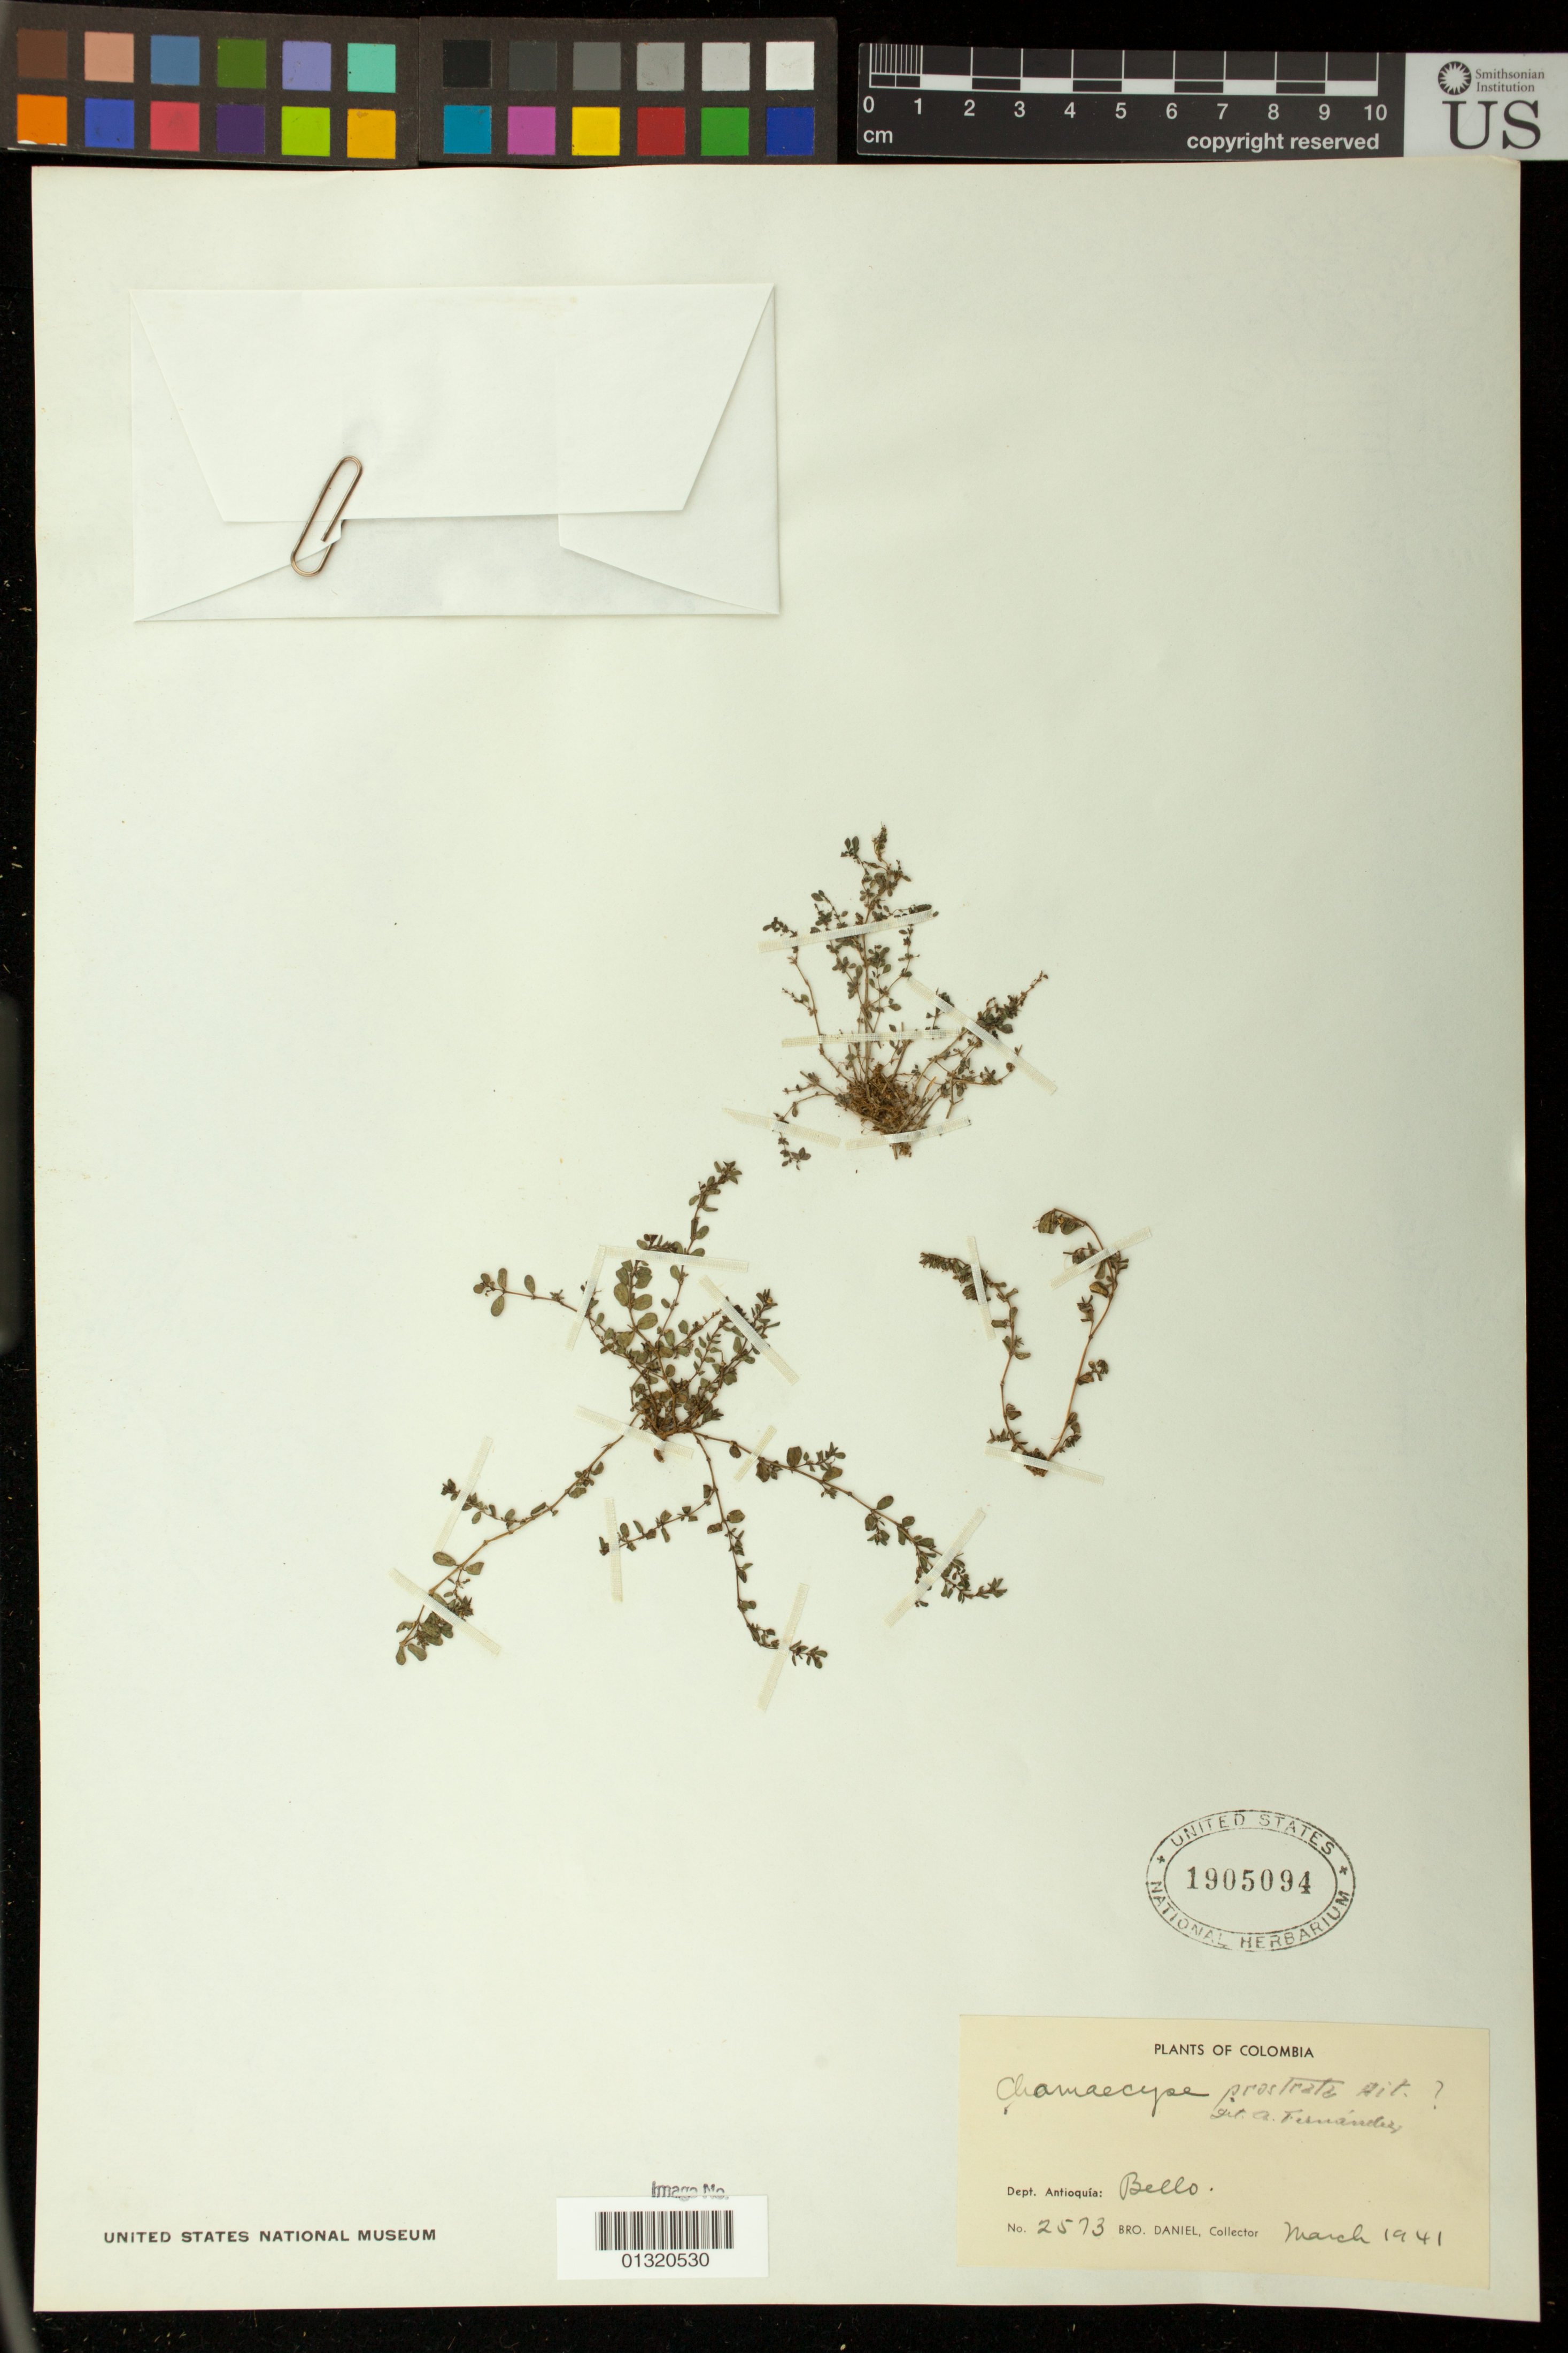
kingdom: Plantae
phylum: Tracheophyta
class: Magnoliopsida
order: Malpighiales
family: Euphorbiaceae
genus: Euphorbia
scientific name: Euphorbia prostrata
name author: Aiton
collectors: Bro. Daniel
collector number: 2573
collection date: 1941-03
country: Colombia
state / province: Antioquia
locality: Bello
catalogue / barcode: US 1905094